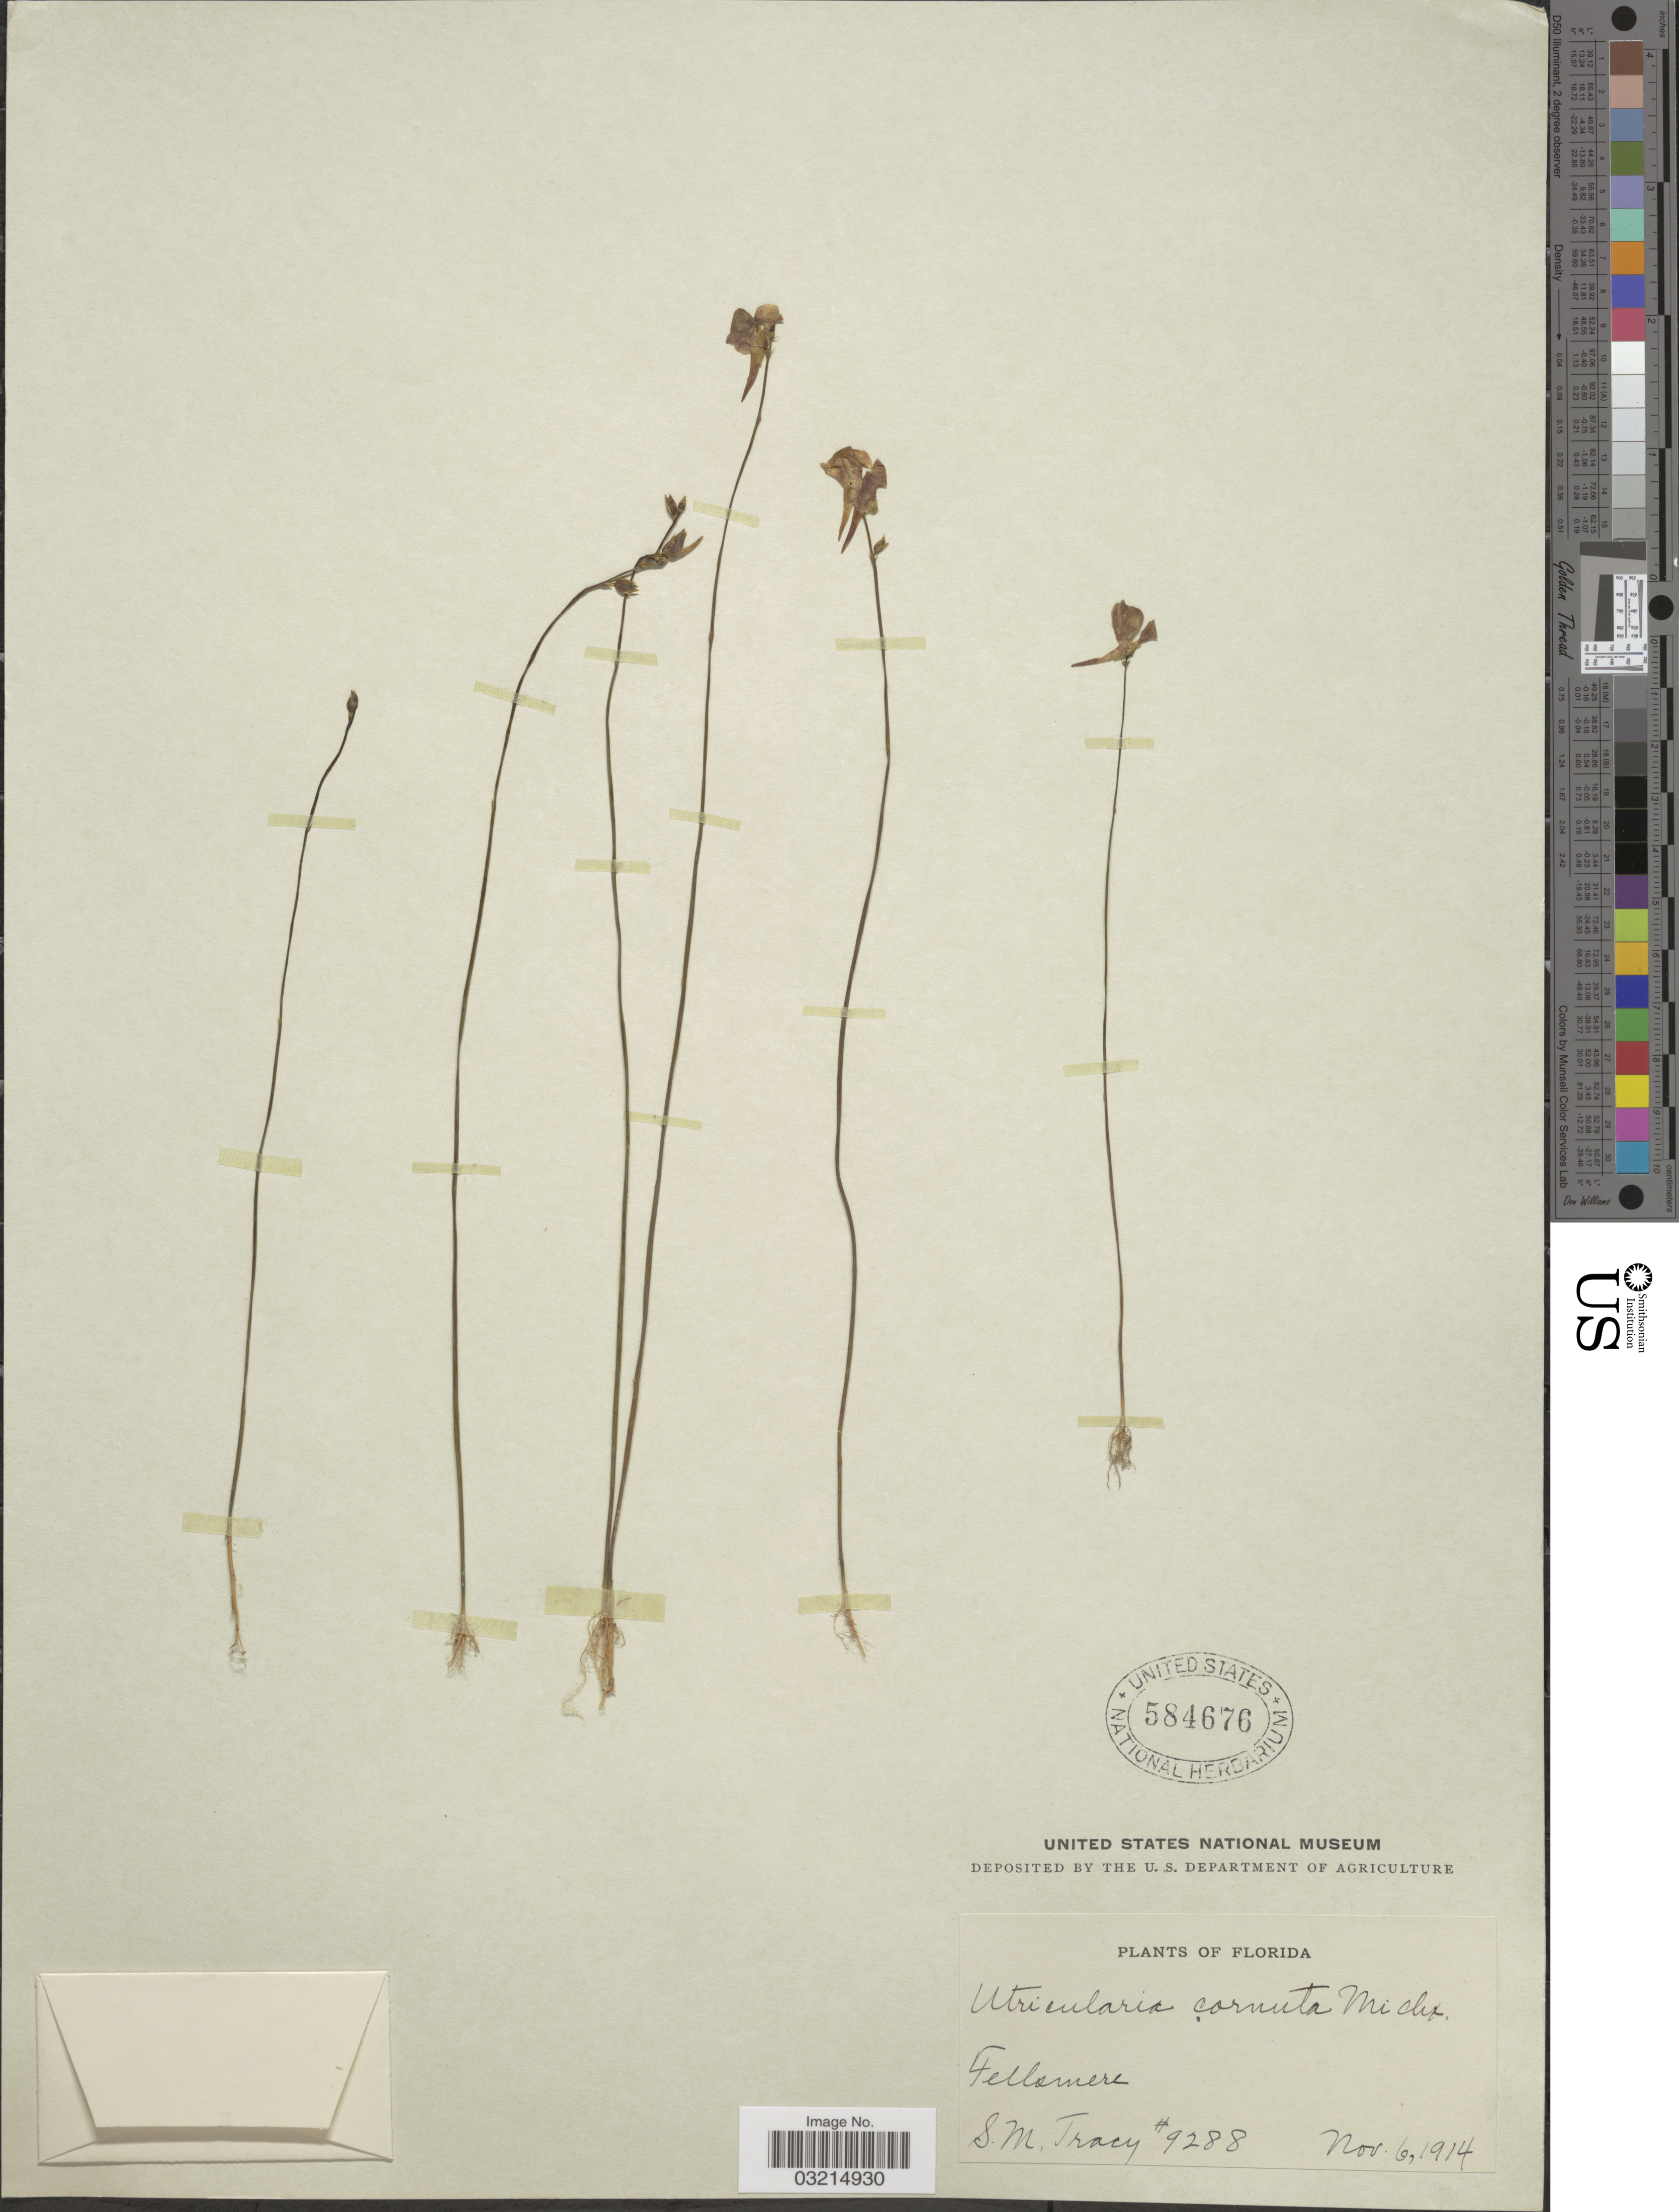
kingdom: Plantae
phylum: Tracheophyta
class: Magnoliopsida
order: Lamiales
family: Lentibulariaceae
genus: Utricularia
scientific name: Utricularia cornuta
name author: Michx.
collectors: S. M. Tracy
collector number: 9288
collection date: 1914-11-06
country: United States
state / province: Florida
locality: Fellsmere.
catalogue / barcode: US 584676